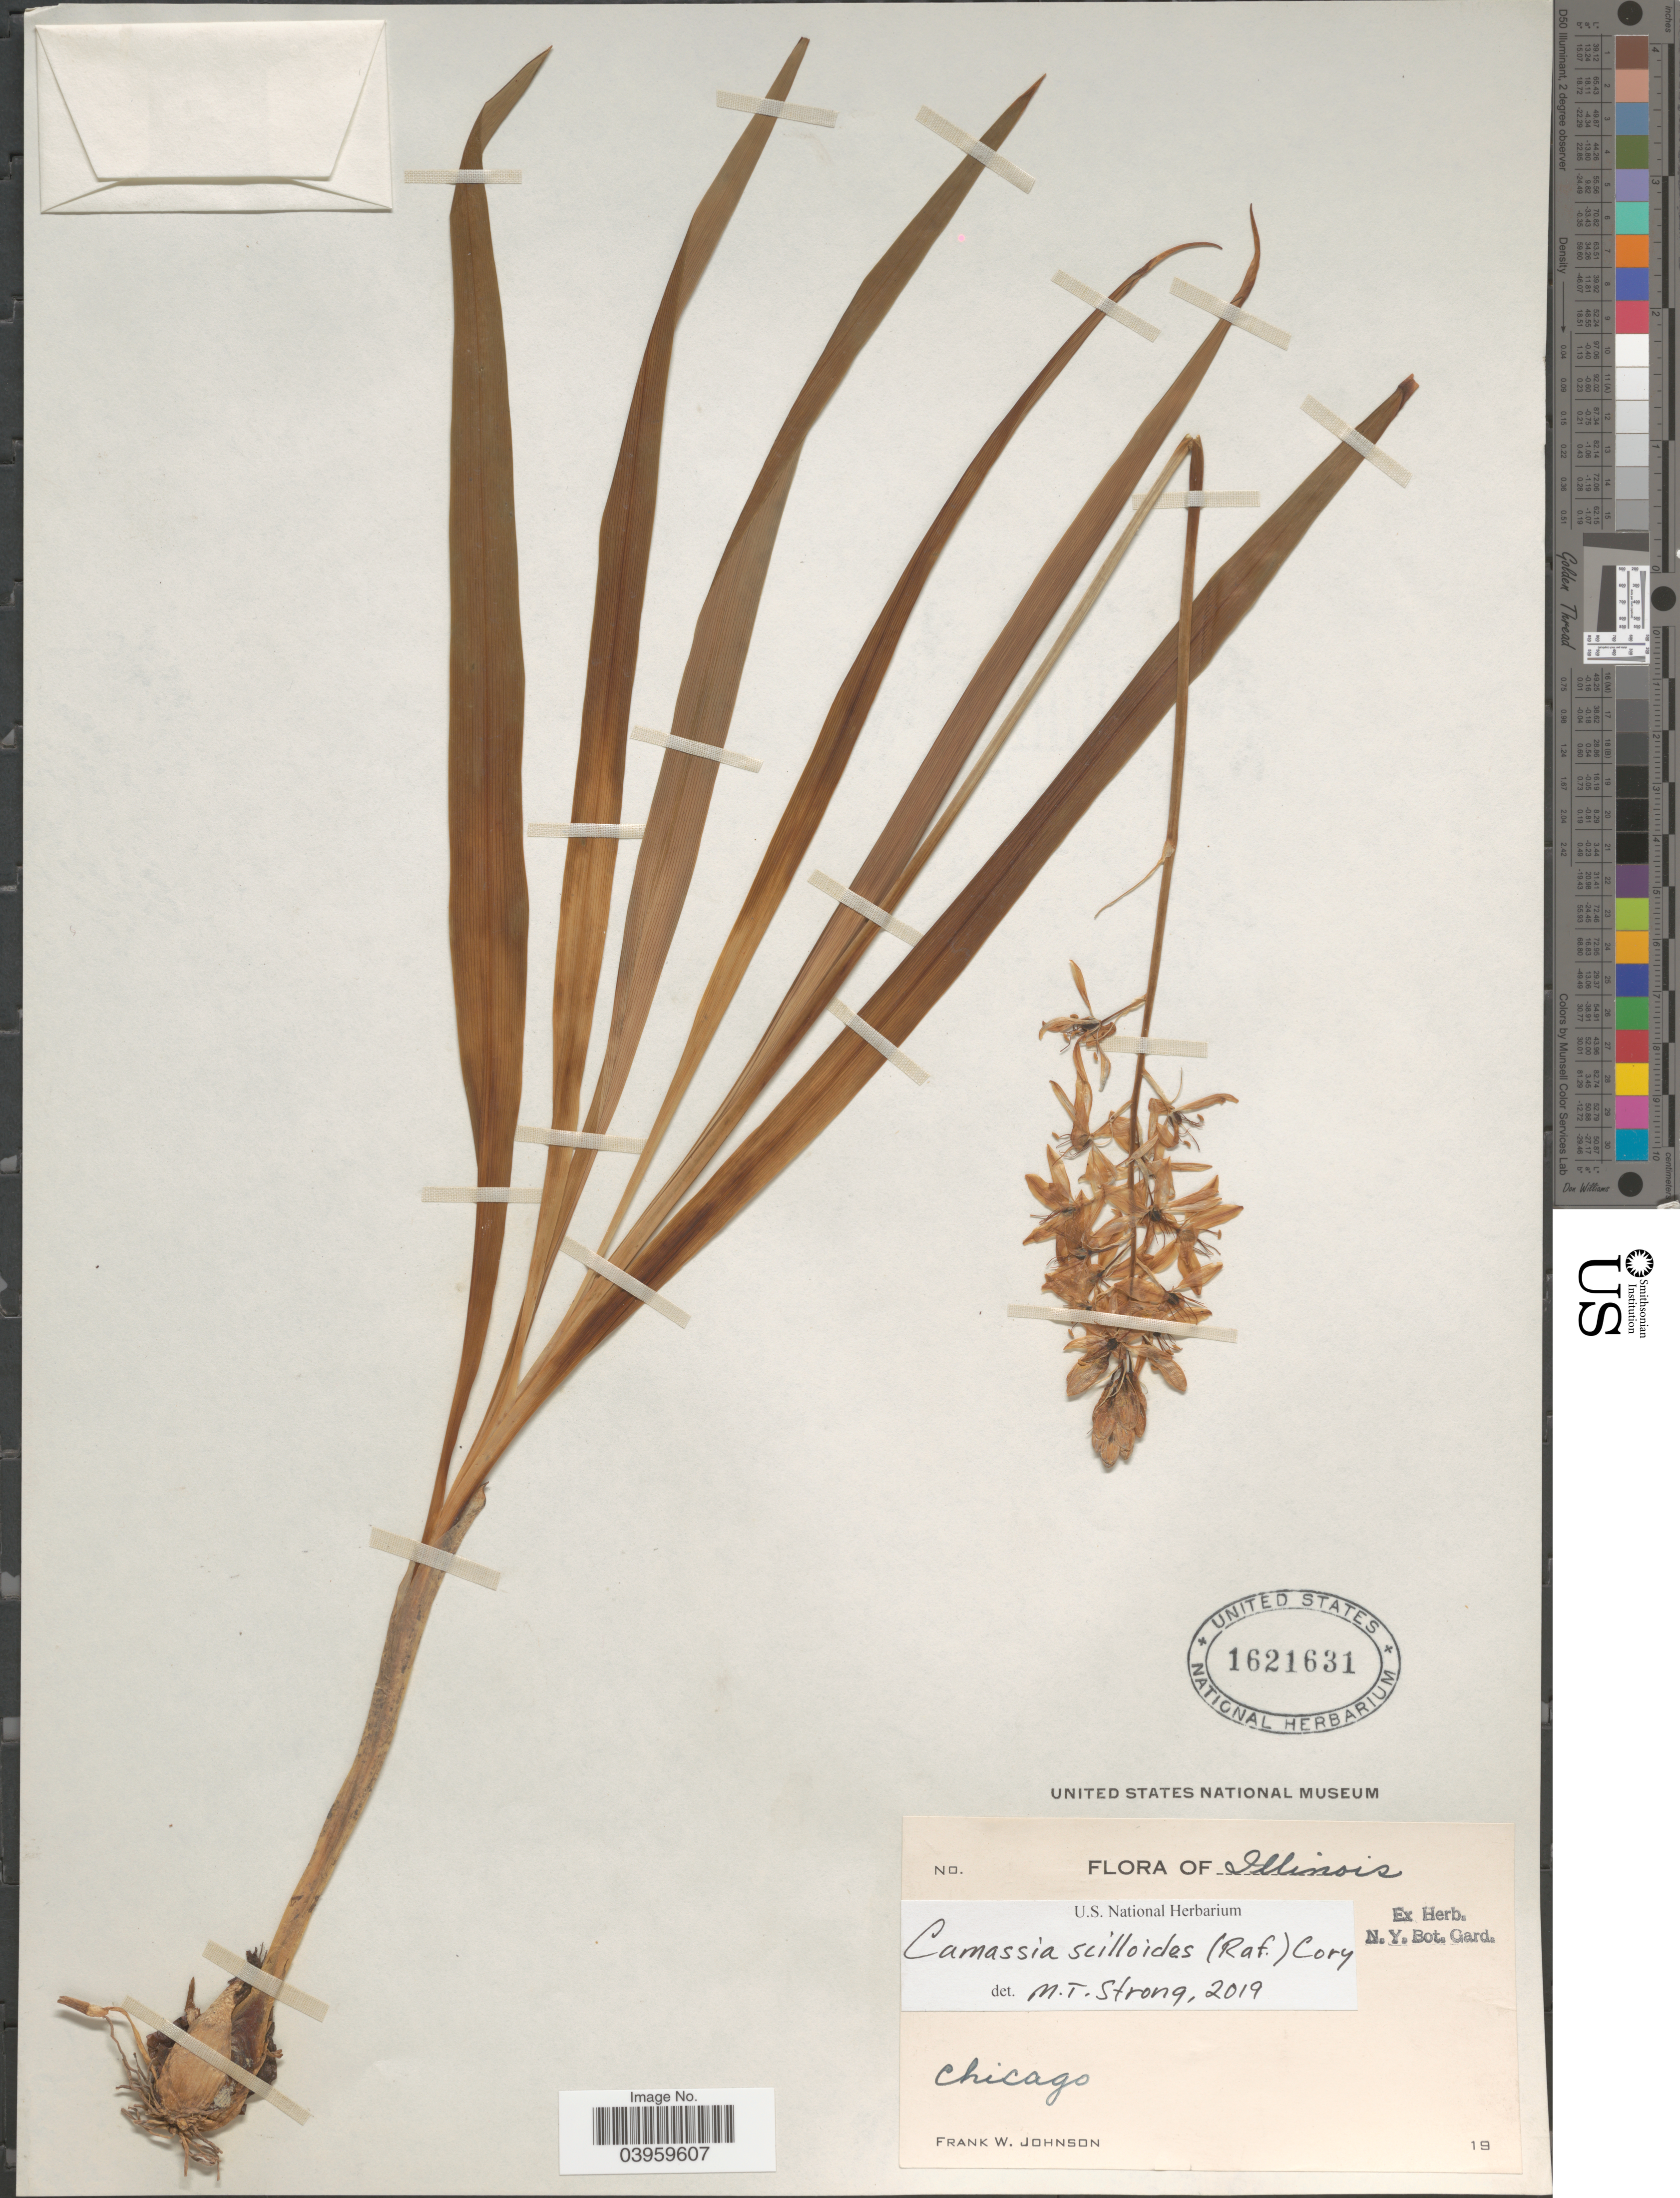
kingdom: Plantae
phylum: Tracheophyta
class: Liliopsida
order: Asparagales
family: Asparagaceae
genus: Camassia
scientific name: Camassia scilloides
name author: (Raf.) Cory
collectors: F. W. Johnson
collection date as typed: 19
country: United States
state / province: Illinois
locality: Chicago.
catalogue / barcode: US 1621631